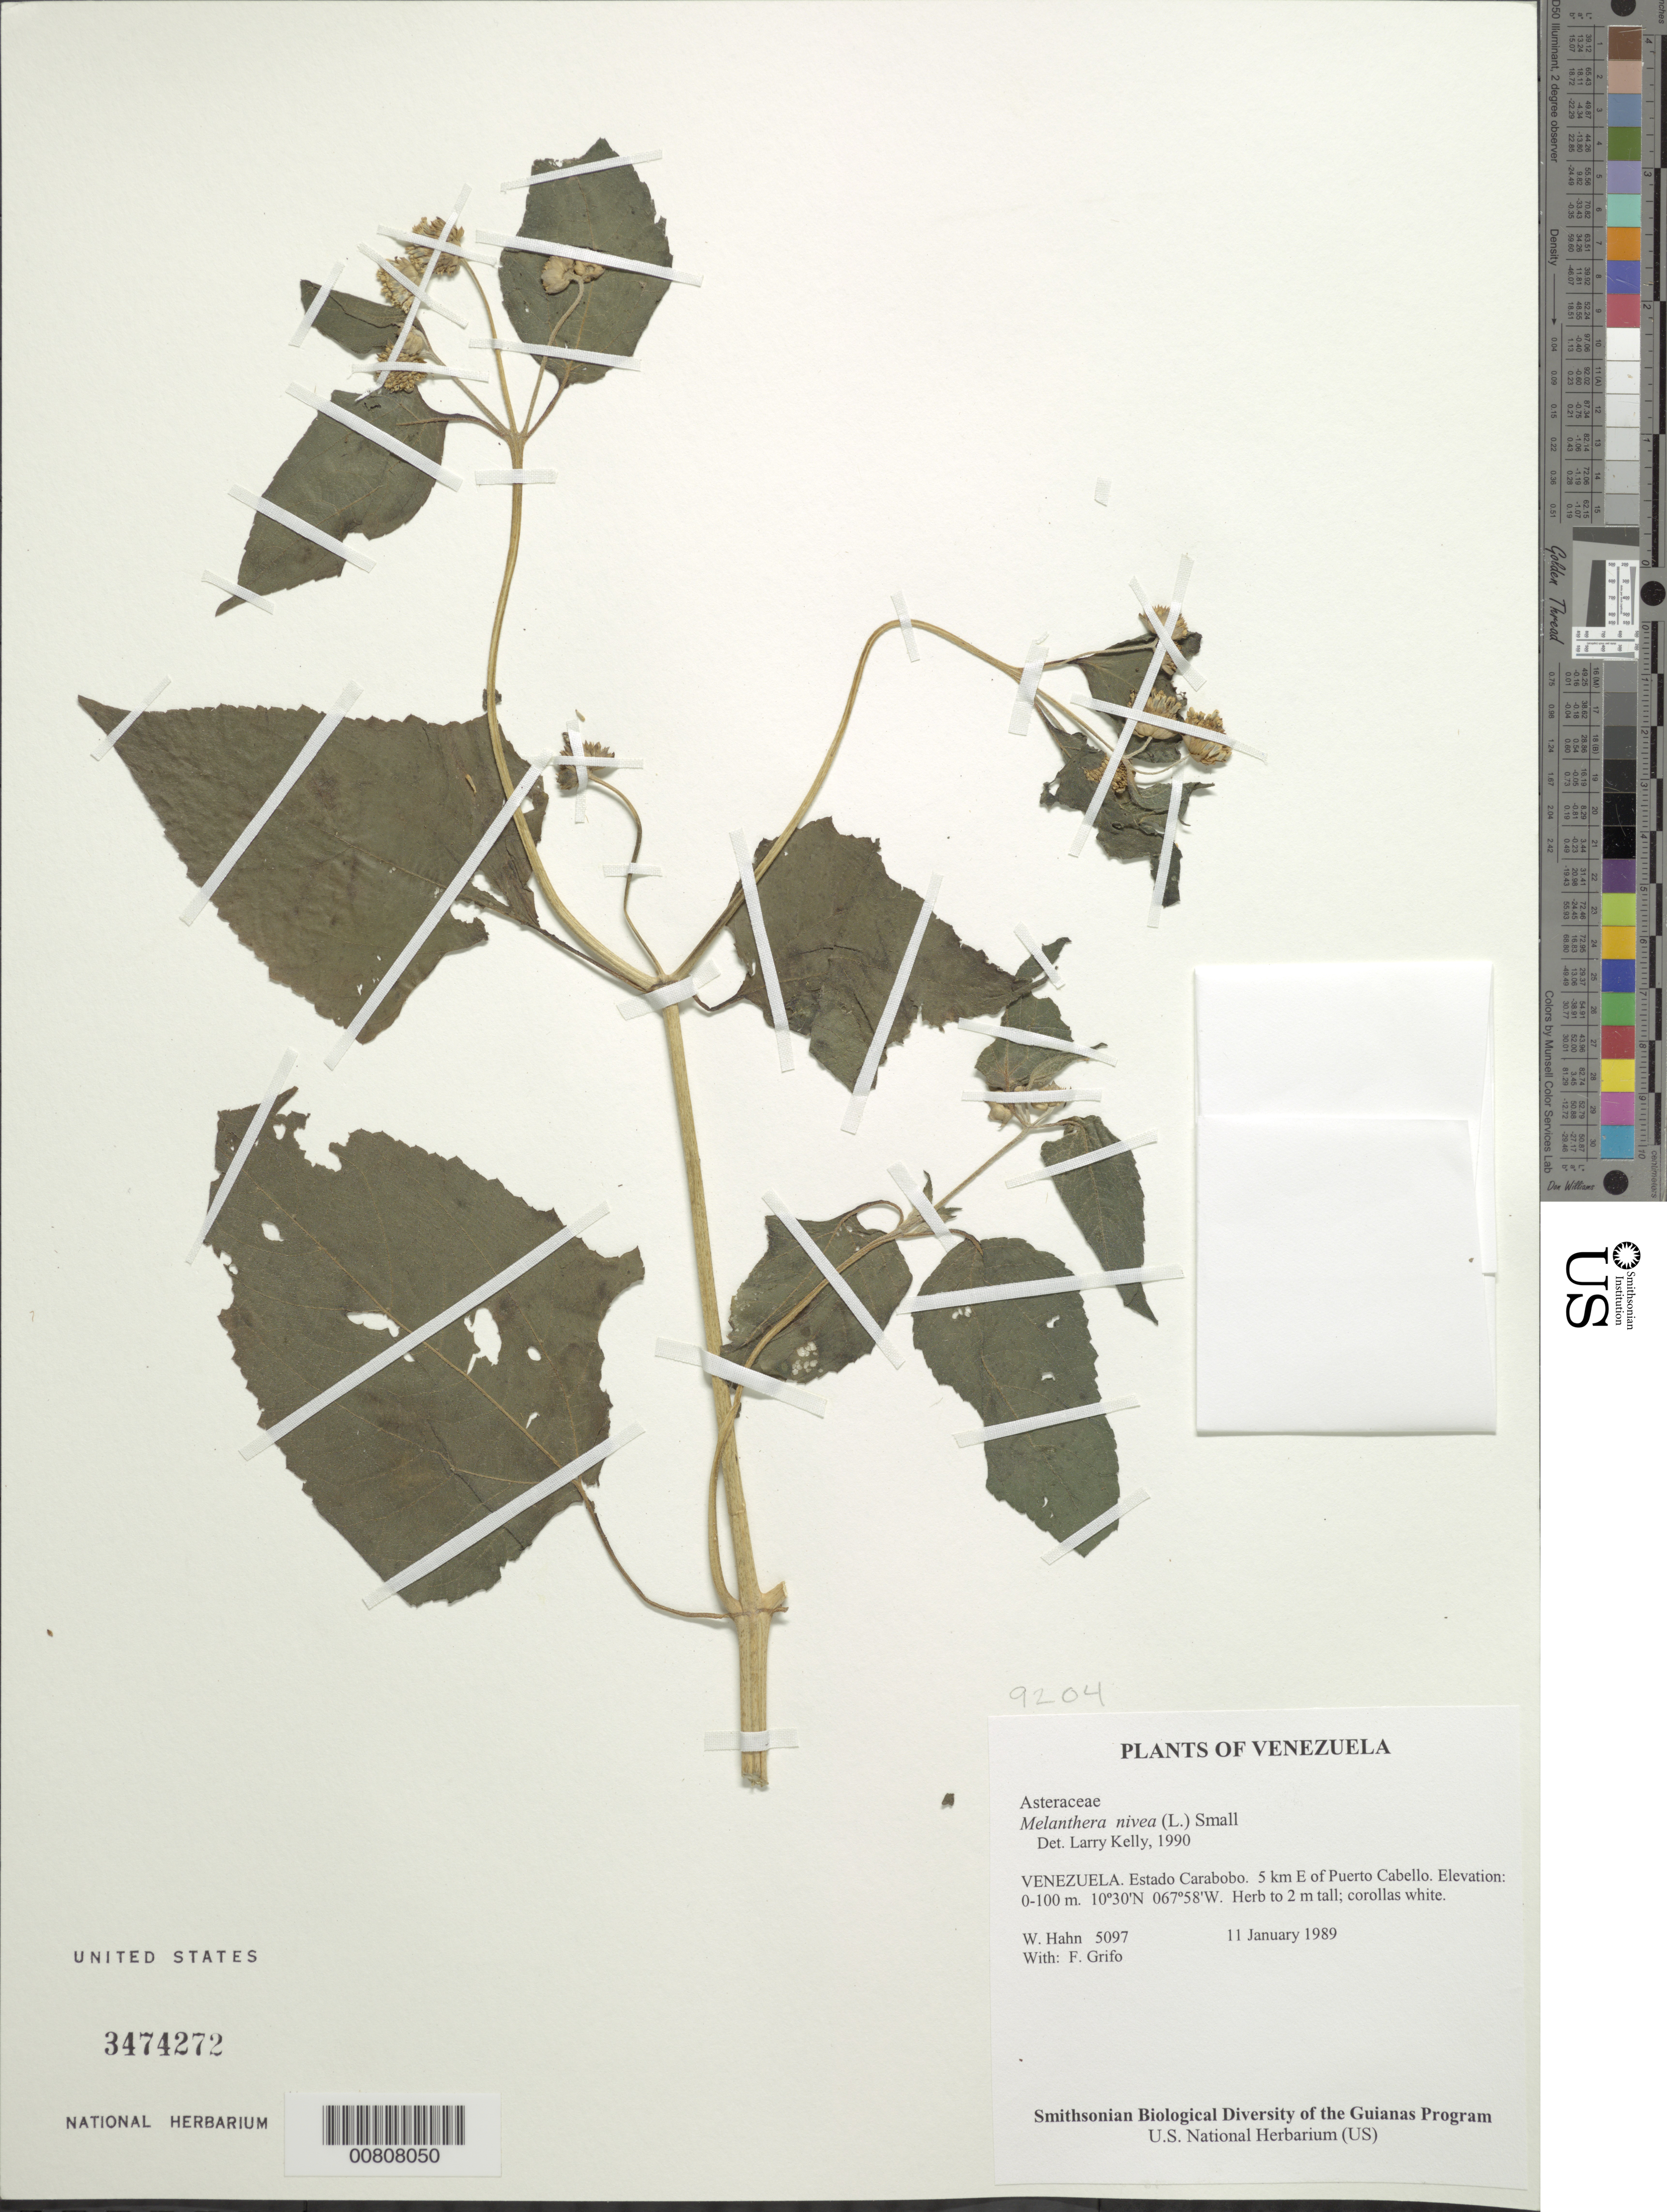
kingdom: Plantae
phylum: Tracheophyta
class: Magnoliopsida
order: Asterales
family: Asteraceae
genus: Melanthera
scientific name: Melanthera nivea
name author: (L.) Small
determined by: Kelly, L. M., (US), NMNH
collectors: W. J. Hahn & F. Grifo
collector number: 5097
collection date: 1989-01-11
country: Venezuela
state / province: Carabobo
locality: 5 km E of Puerto Cabello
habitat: Dry forest on coastal slopes; soil sandy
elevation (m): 0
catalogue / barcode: US 3474272